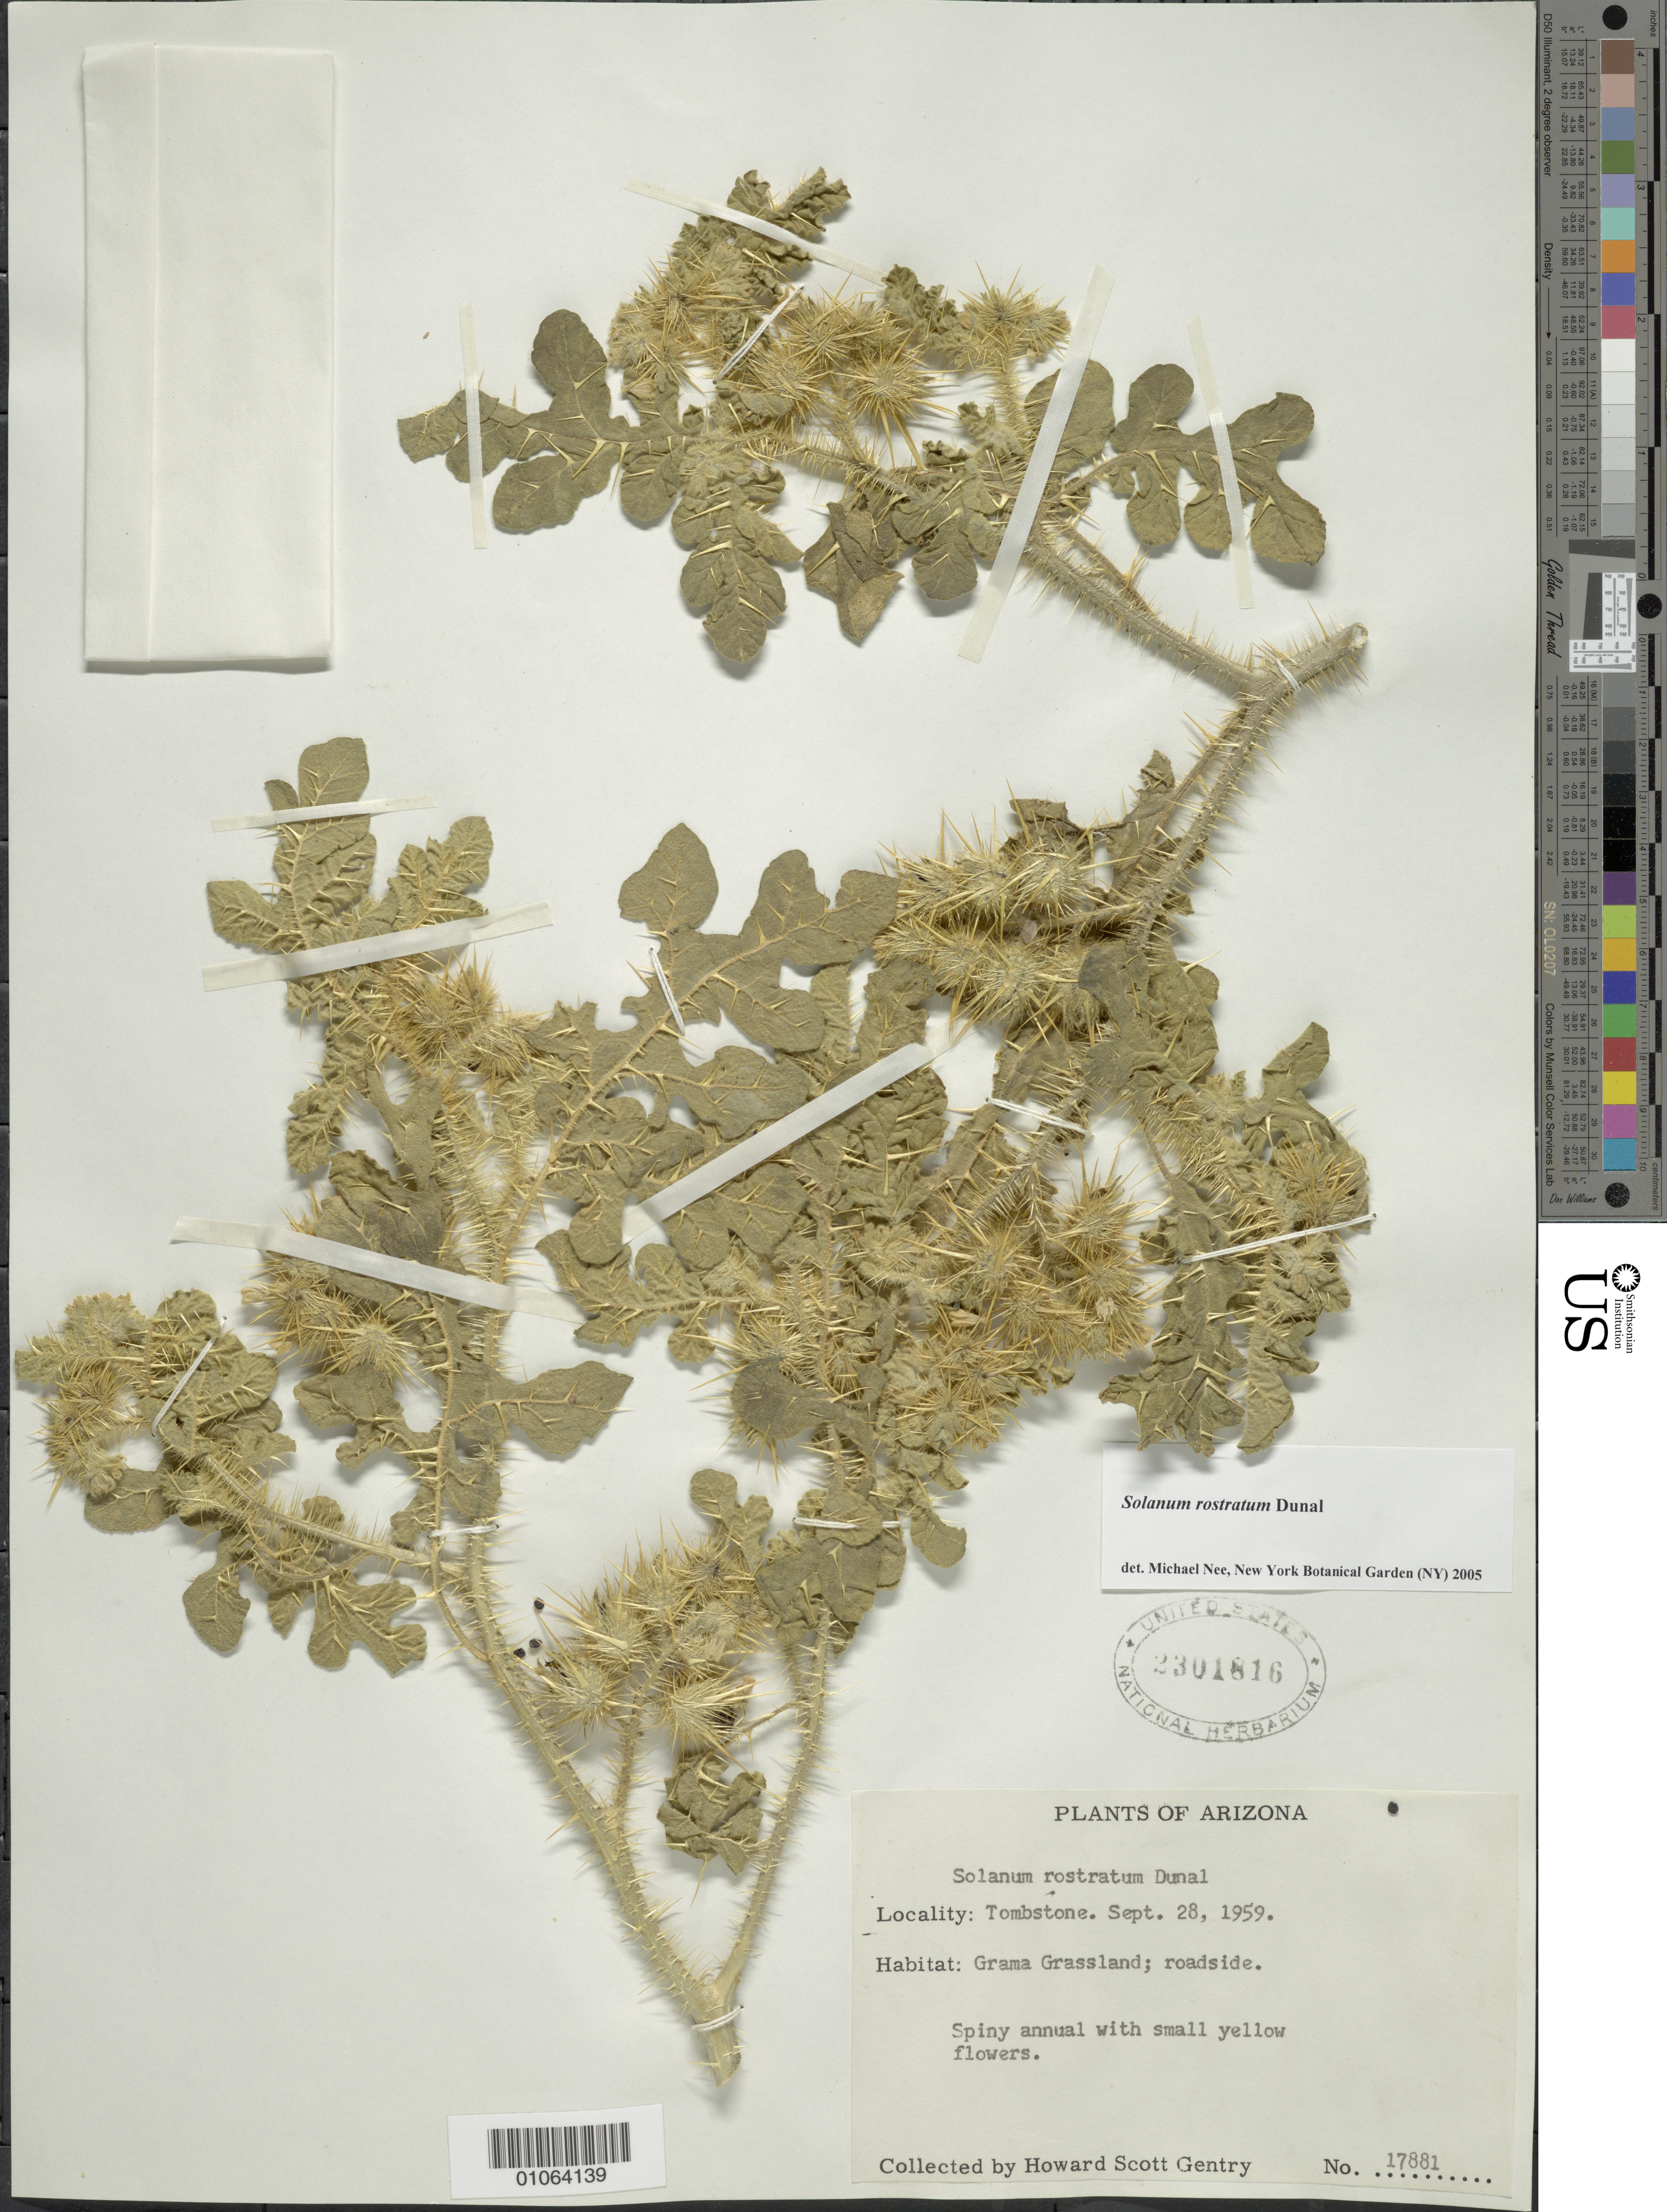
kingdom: Plantae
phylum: Tracheophyta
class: Magnoliopsida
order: Solanales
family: Solanaceae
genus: Solanum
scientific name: Solanum rostratum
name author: Dunal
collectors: H. S. Gentry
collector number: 17881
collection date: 1959-09-28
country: United States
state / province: Arizona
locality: Tombstone. Grama Grassland.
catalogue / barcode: US 2301816